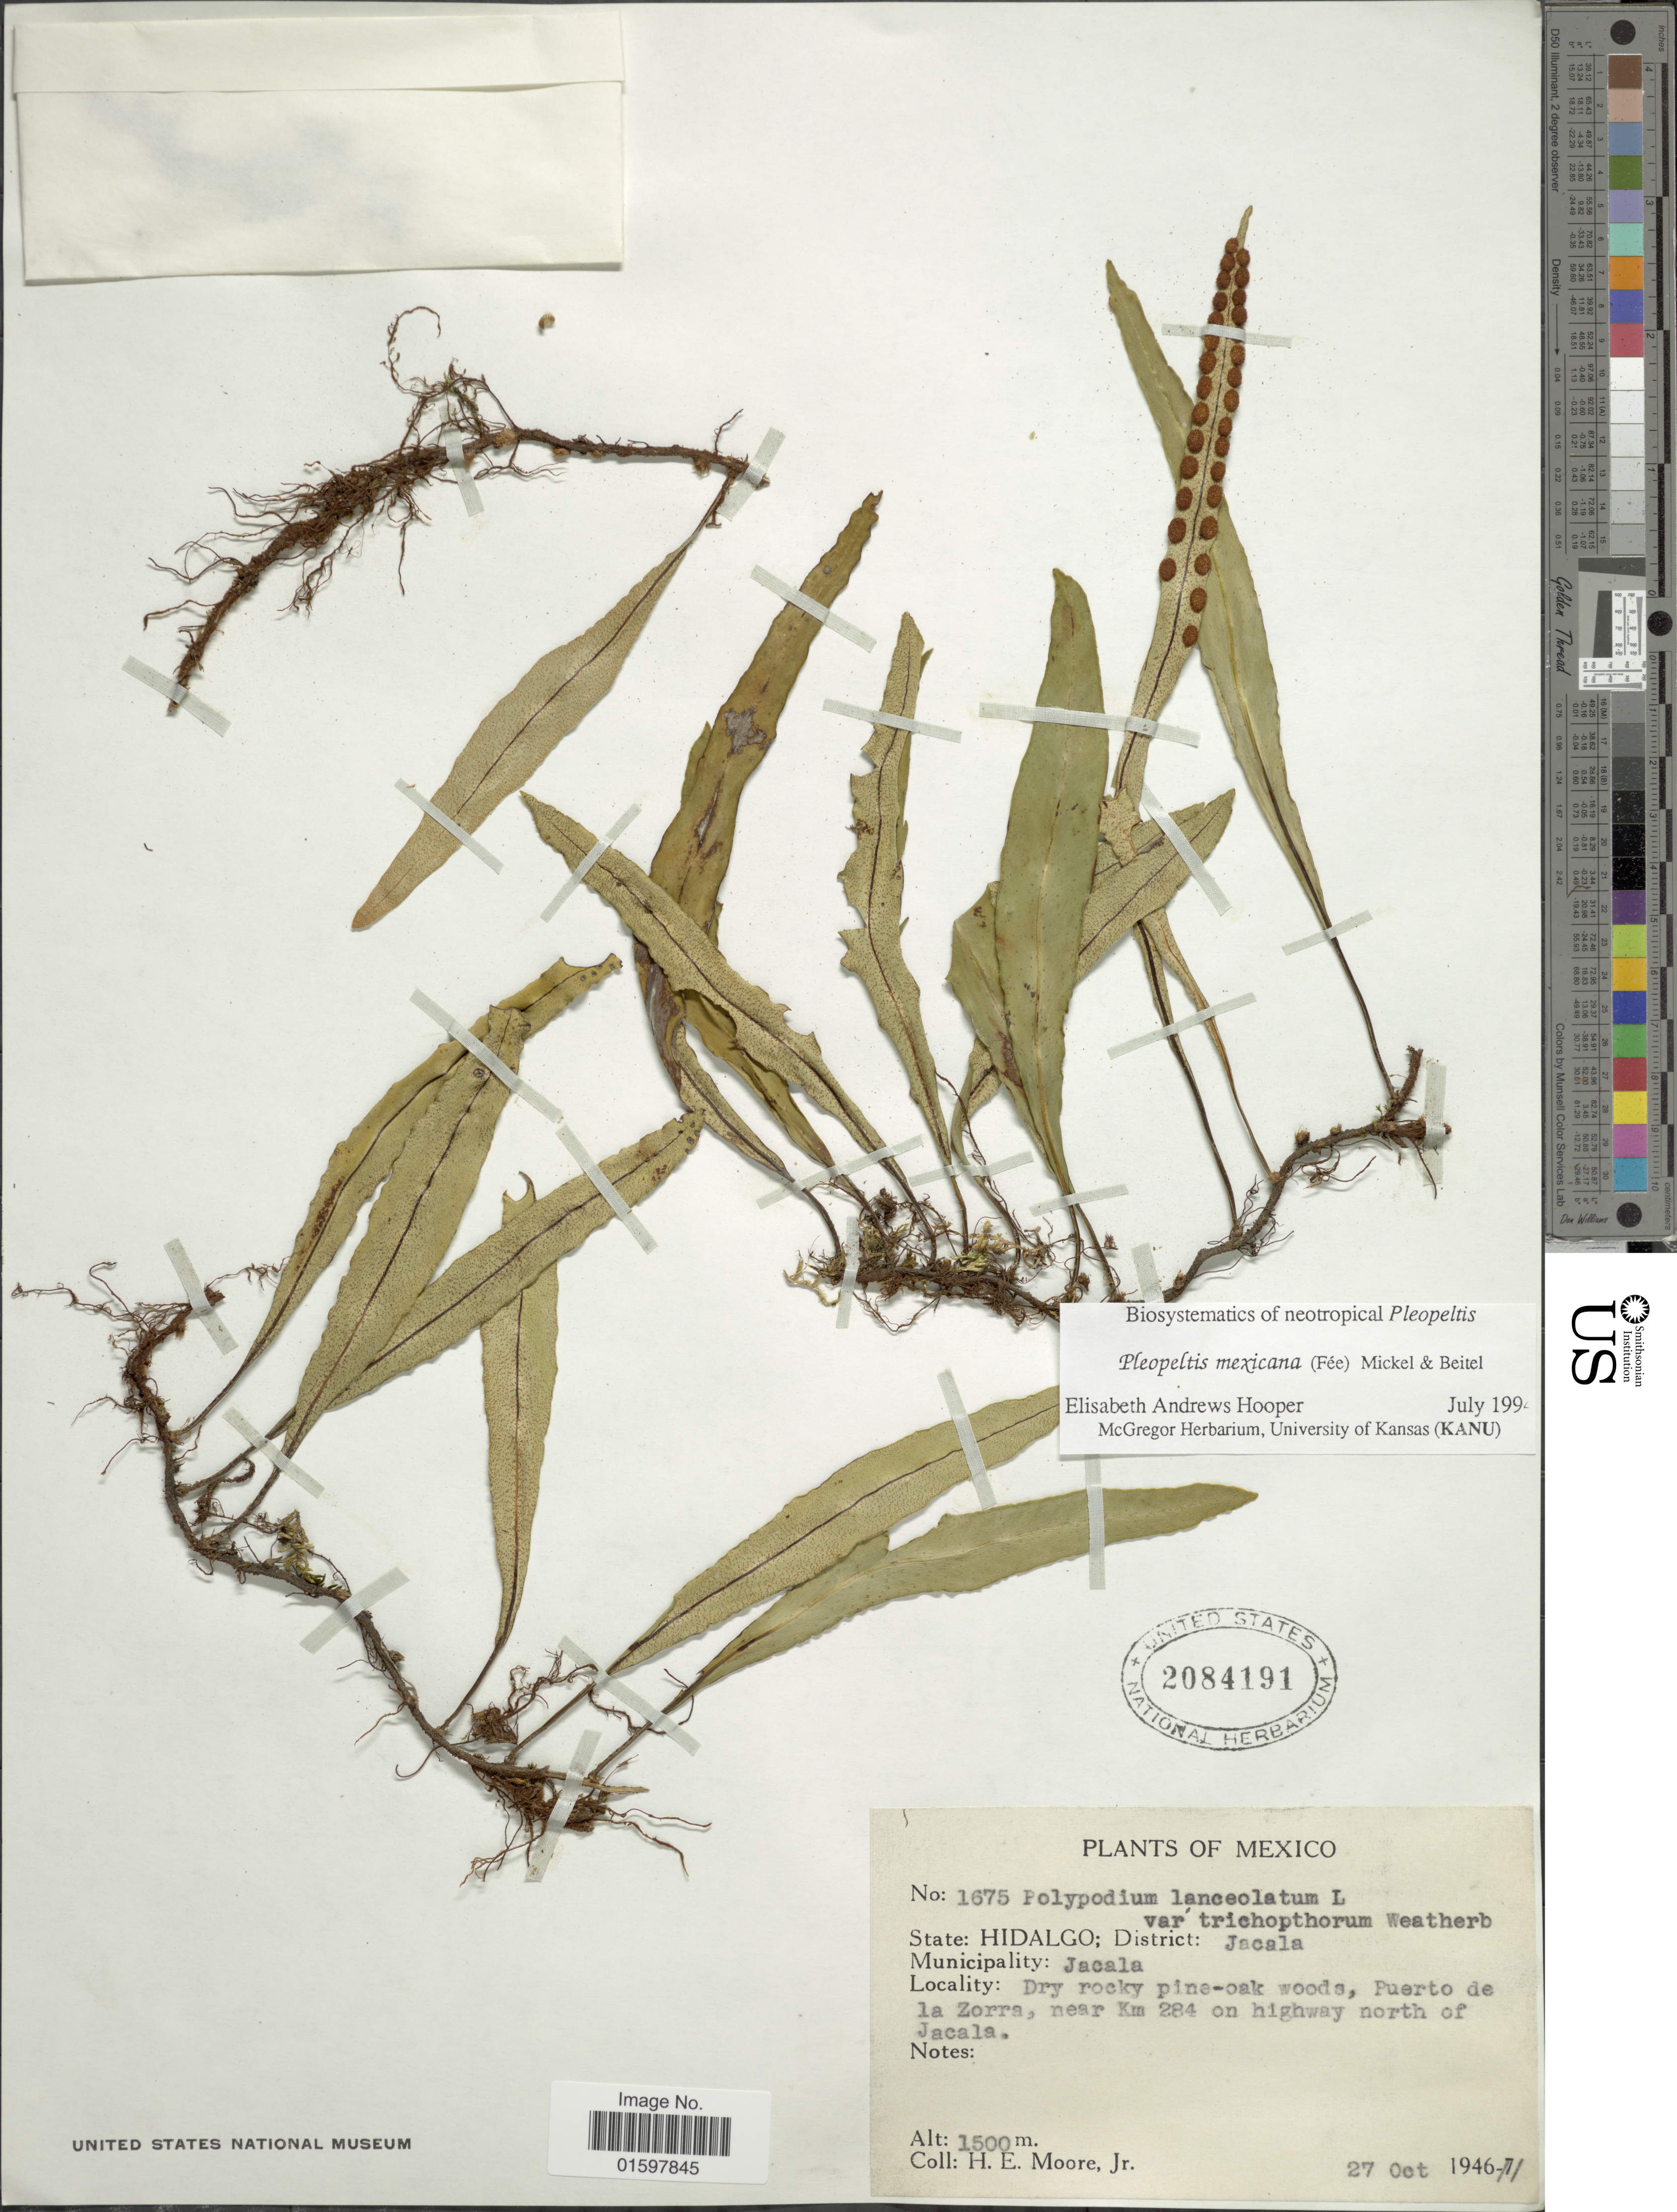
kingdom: Plantae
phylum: Tracheophyta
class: Polypodiopsida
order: Polypodiales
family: Polypodiaceae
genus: Pleopeltis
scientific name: Pleopeltis mexicana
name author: (Fée) Mickel & Beitel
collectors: H. Moore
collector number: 1675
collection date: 1946-10-27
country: Mexico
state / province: Hidalgo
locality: District: Jacala, Municipality: Jacala, Puerto de la Zorra, near Km 284 on highway north of Jacala.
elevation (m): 1500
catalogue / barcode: US 2084191